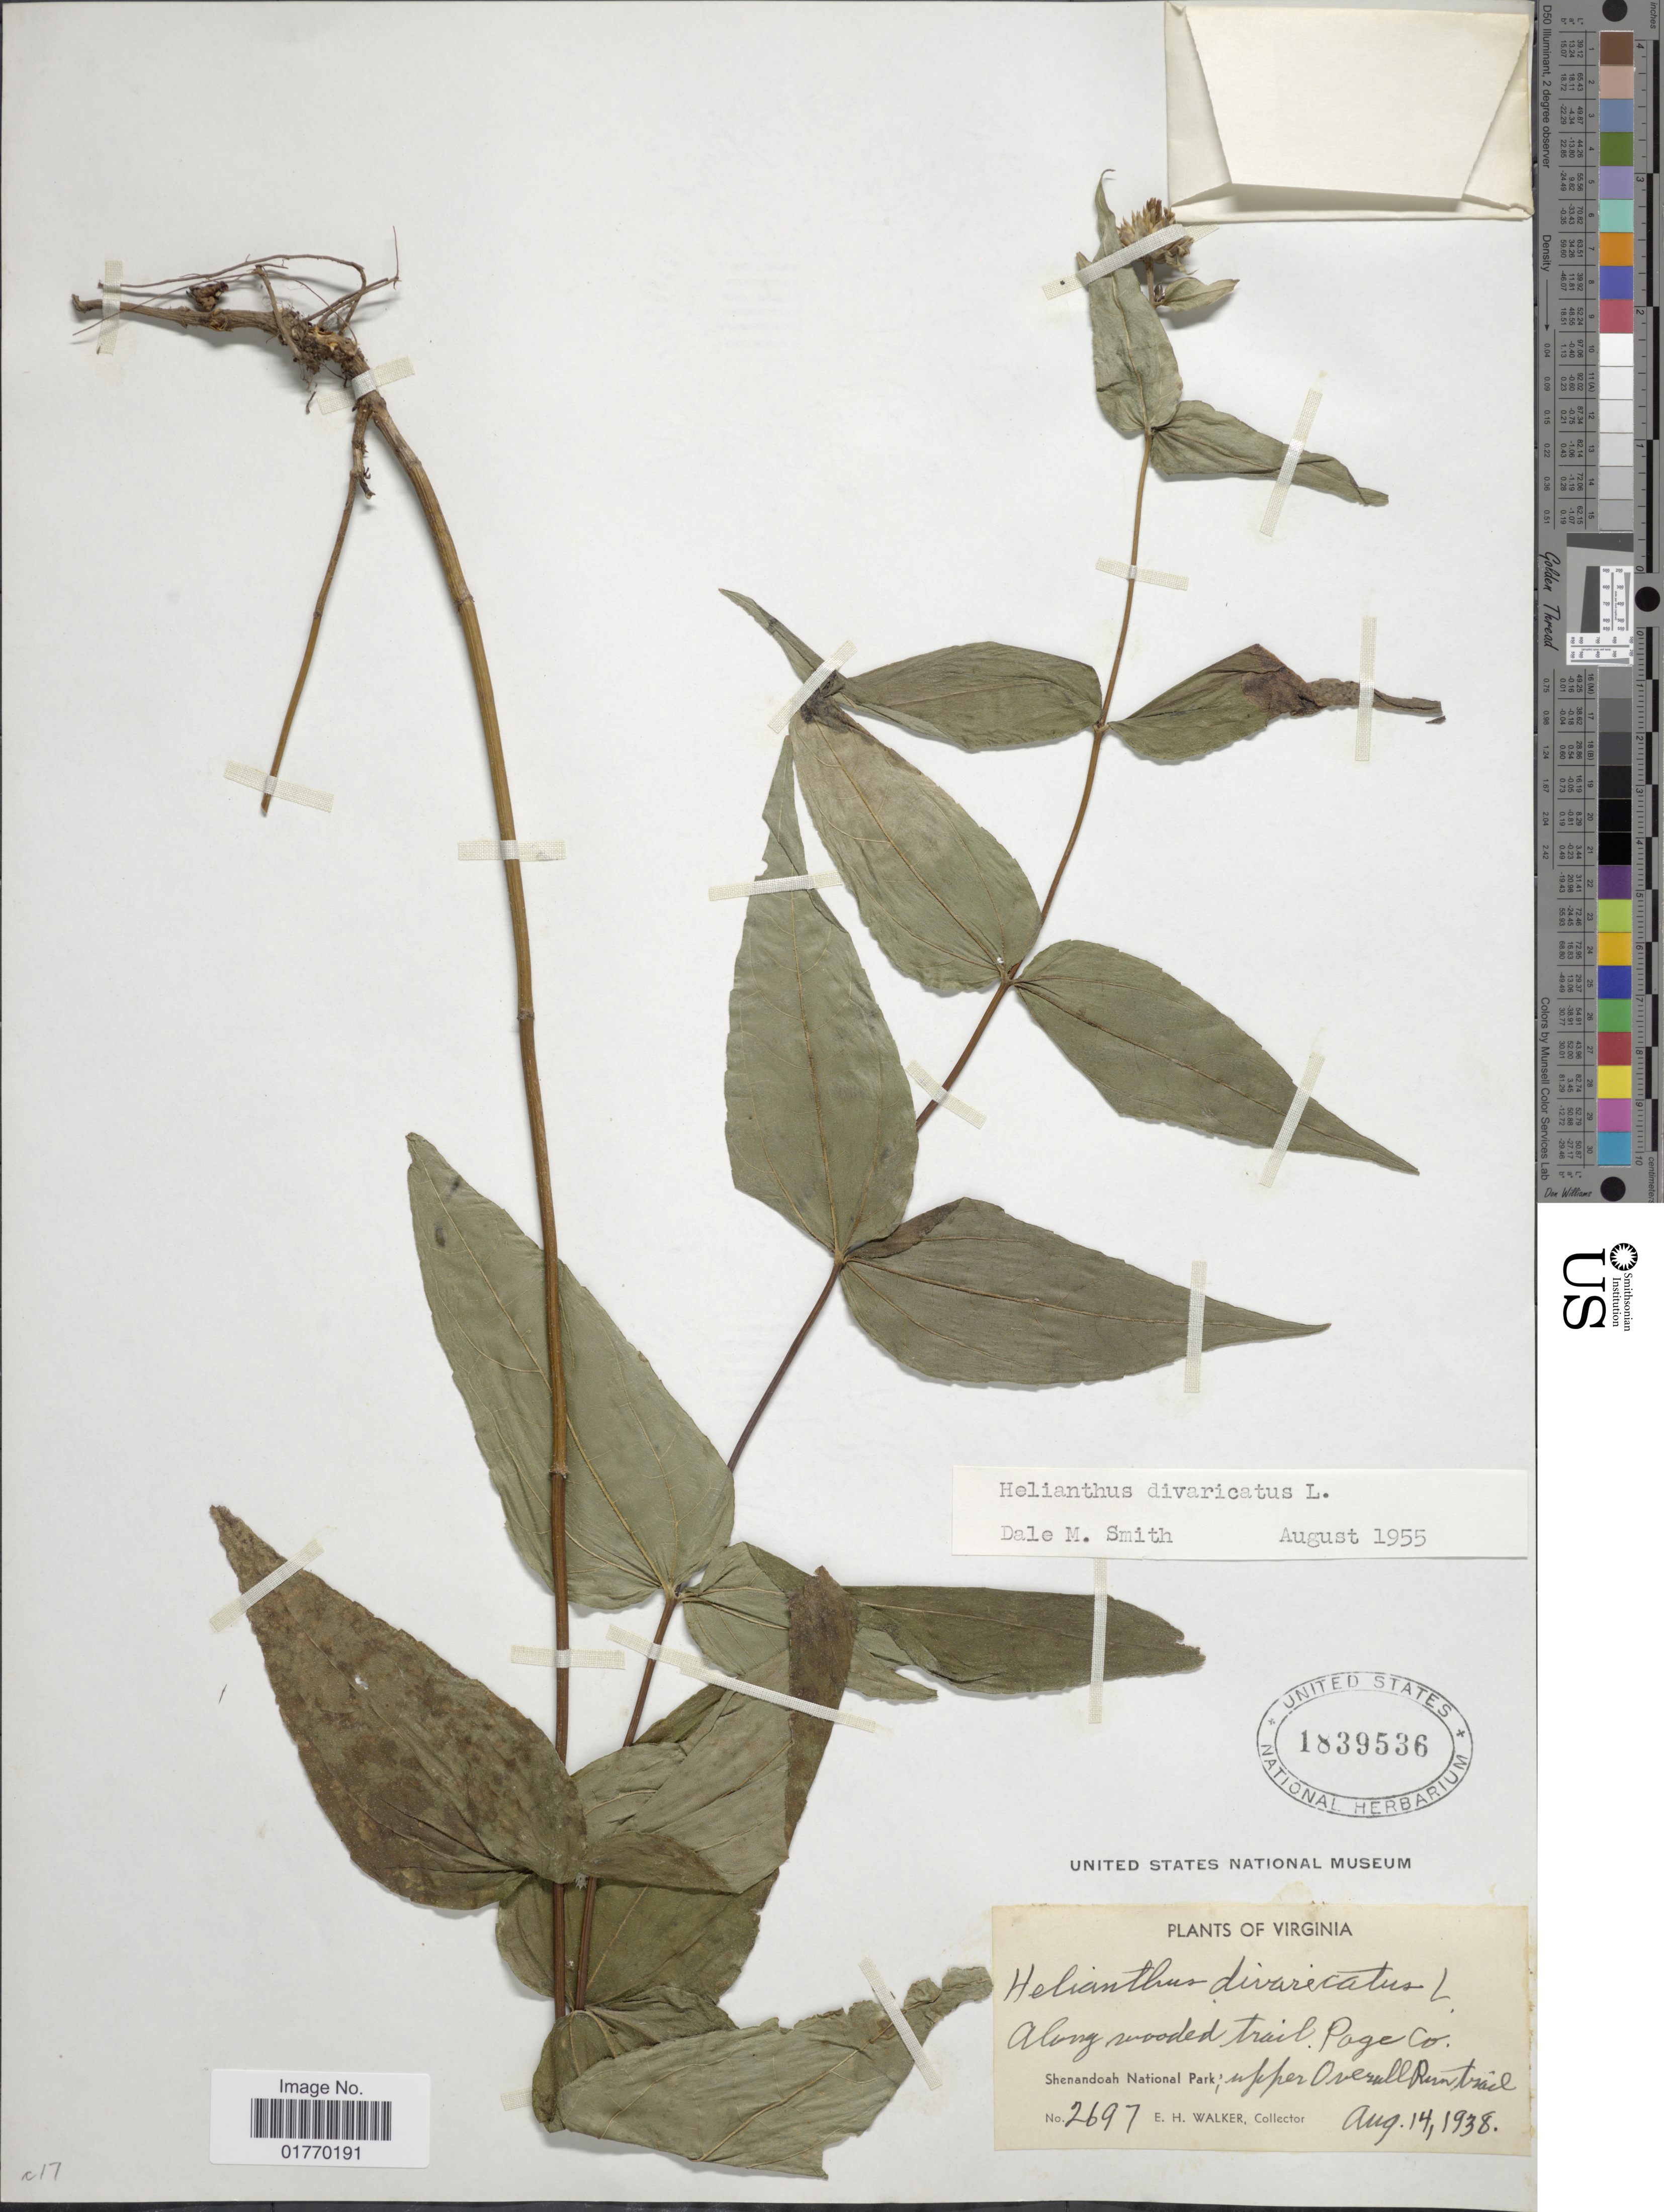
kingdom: Plantae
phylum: Tracheophyta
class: Magnoliopsida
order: Asterales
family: Asteraceae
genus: Helianthus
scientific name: Helianthus divaricatus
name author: L.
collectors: E. H. Walker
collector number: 2697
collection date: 1938-08-14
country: United States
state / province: Virginia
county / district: Page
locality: Along wooded trail, Page Co., Shenandoah National Park, upper Overall Run Trail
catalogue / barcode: US 1839536